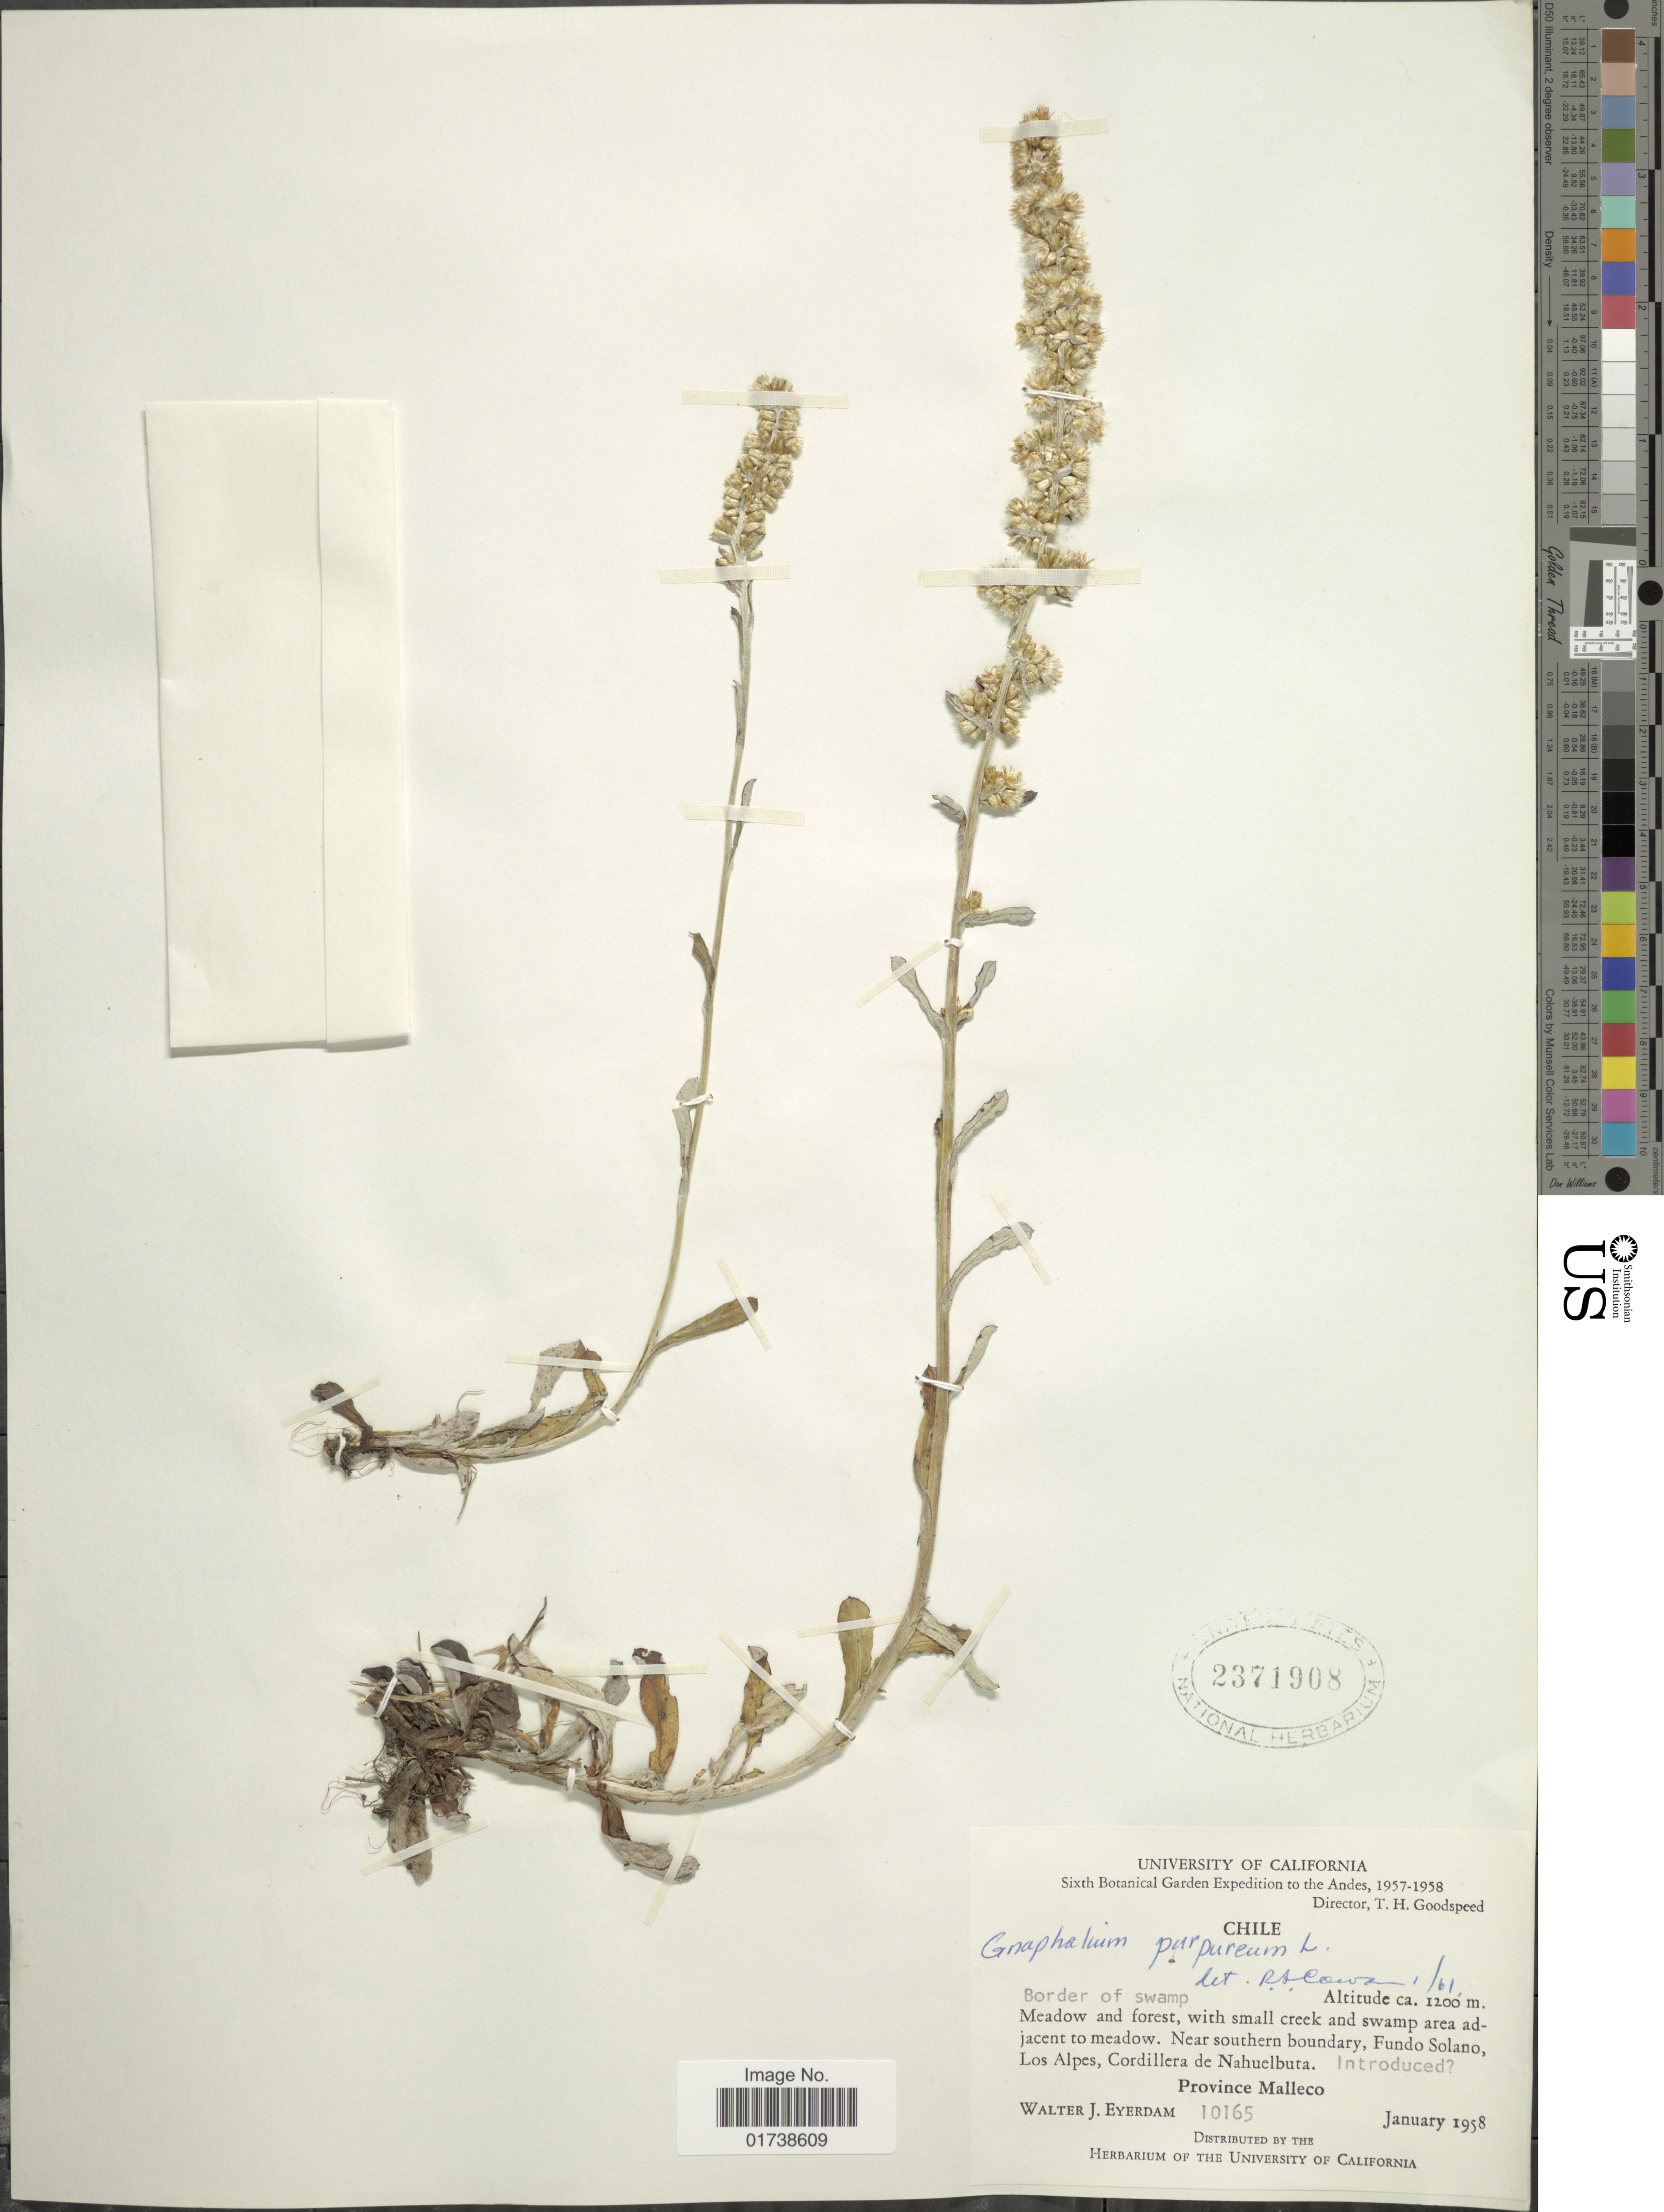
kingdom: Plantae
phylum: Tracheophyta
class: Magnoliopsida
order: Asterales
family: Asteraceae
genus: Gamochaeta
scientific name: Gamochaeta purpurea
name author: (L.) Cabrera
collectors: W. J. Eyerdam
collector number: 10165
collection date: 1958-01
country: Chile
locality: Near southern boundary, Fundo Solano, Los Alpes, Cordillera de Nahuelbuta, Province Malleco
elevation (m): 1200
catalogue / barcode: US 2371908